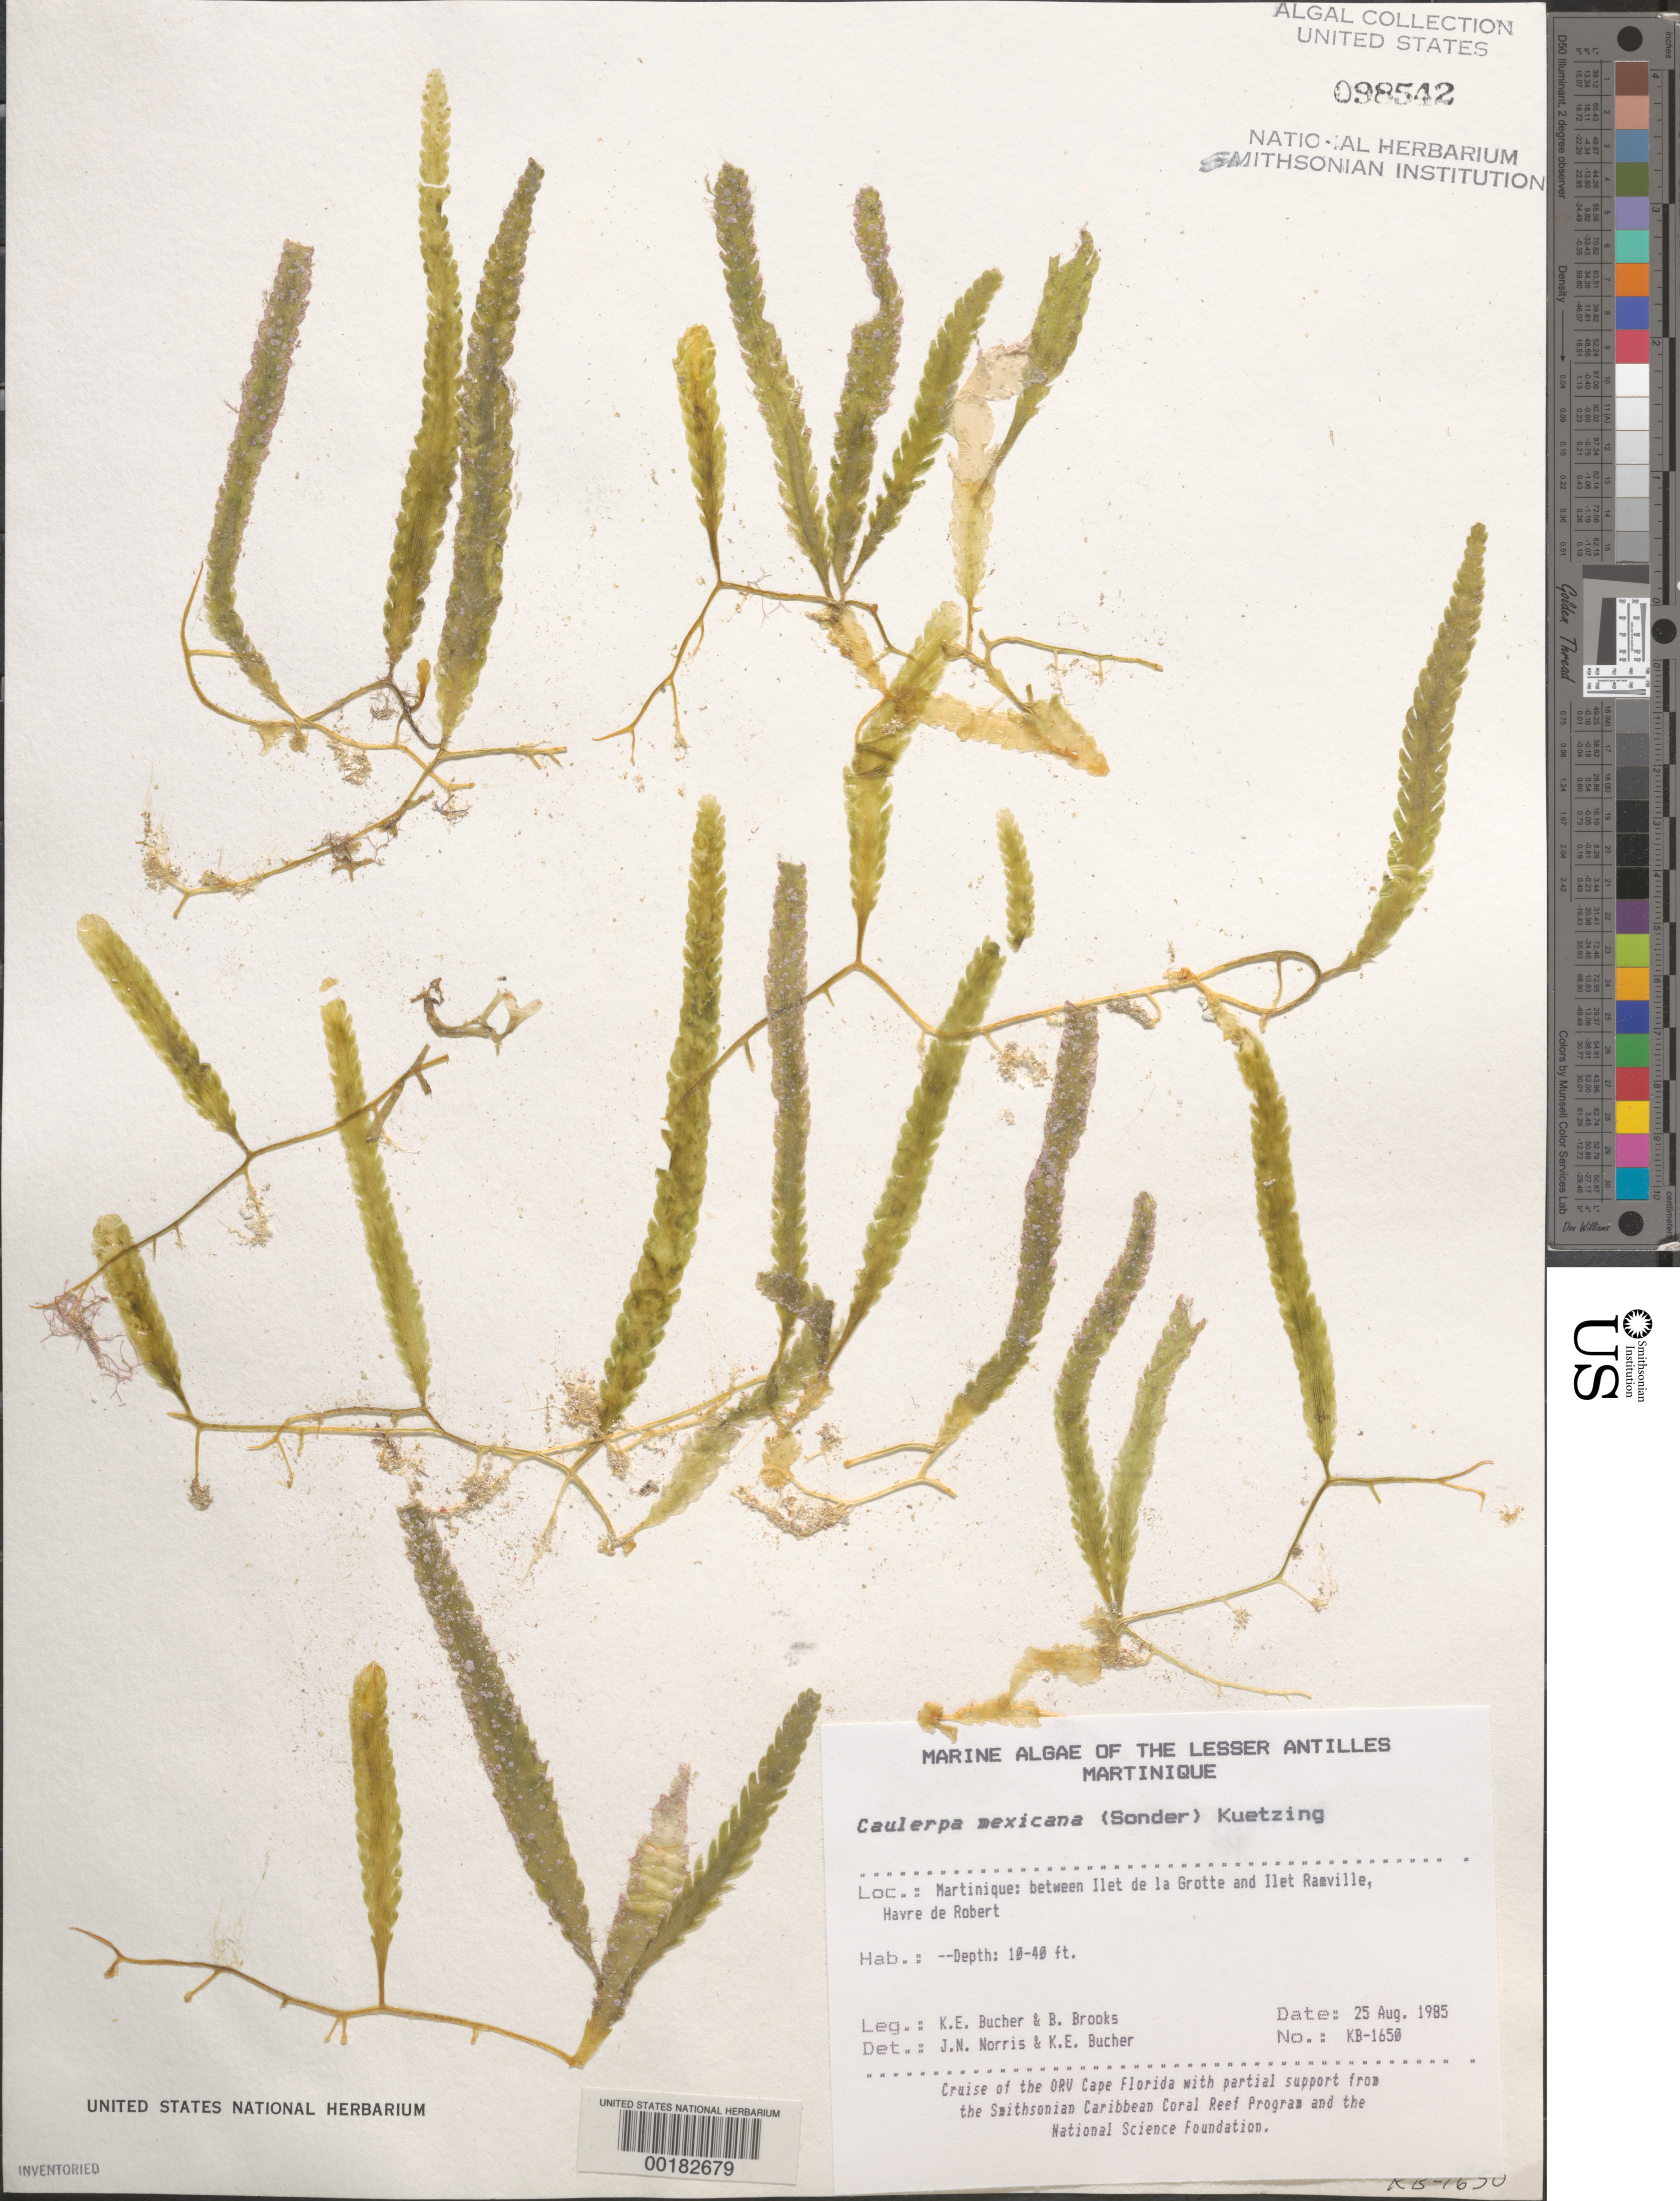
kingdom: Plantae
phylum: Chlorophyta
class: Ulvophyceae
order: Bryopsidales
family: Caulerpaceae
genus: Caulerpa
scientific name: Caulerpa mexicana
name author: Sond. ex Kütz.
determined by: Norris, J. N.; Bucher, K. E.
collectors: K. E. Bucher & B. Brooks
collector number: KB-1650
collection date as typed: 25 Aug 1985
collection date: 1985-08-25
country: Martinique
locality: Between Ilet de la Grotte and Ilet de Ramville, Havre du Robert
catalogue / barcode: US 98542